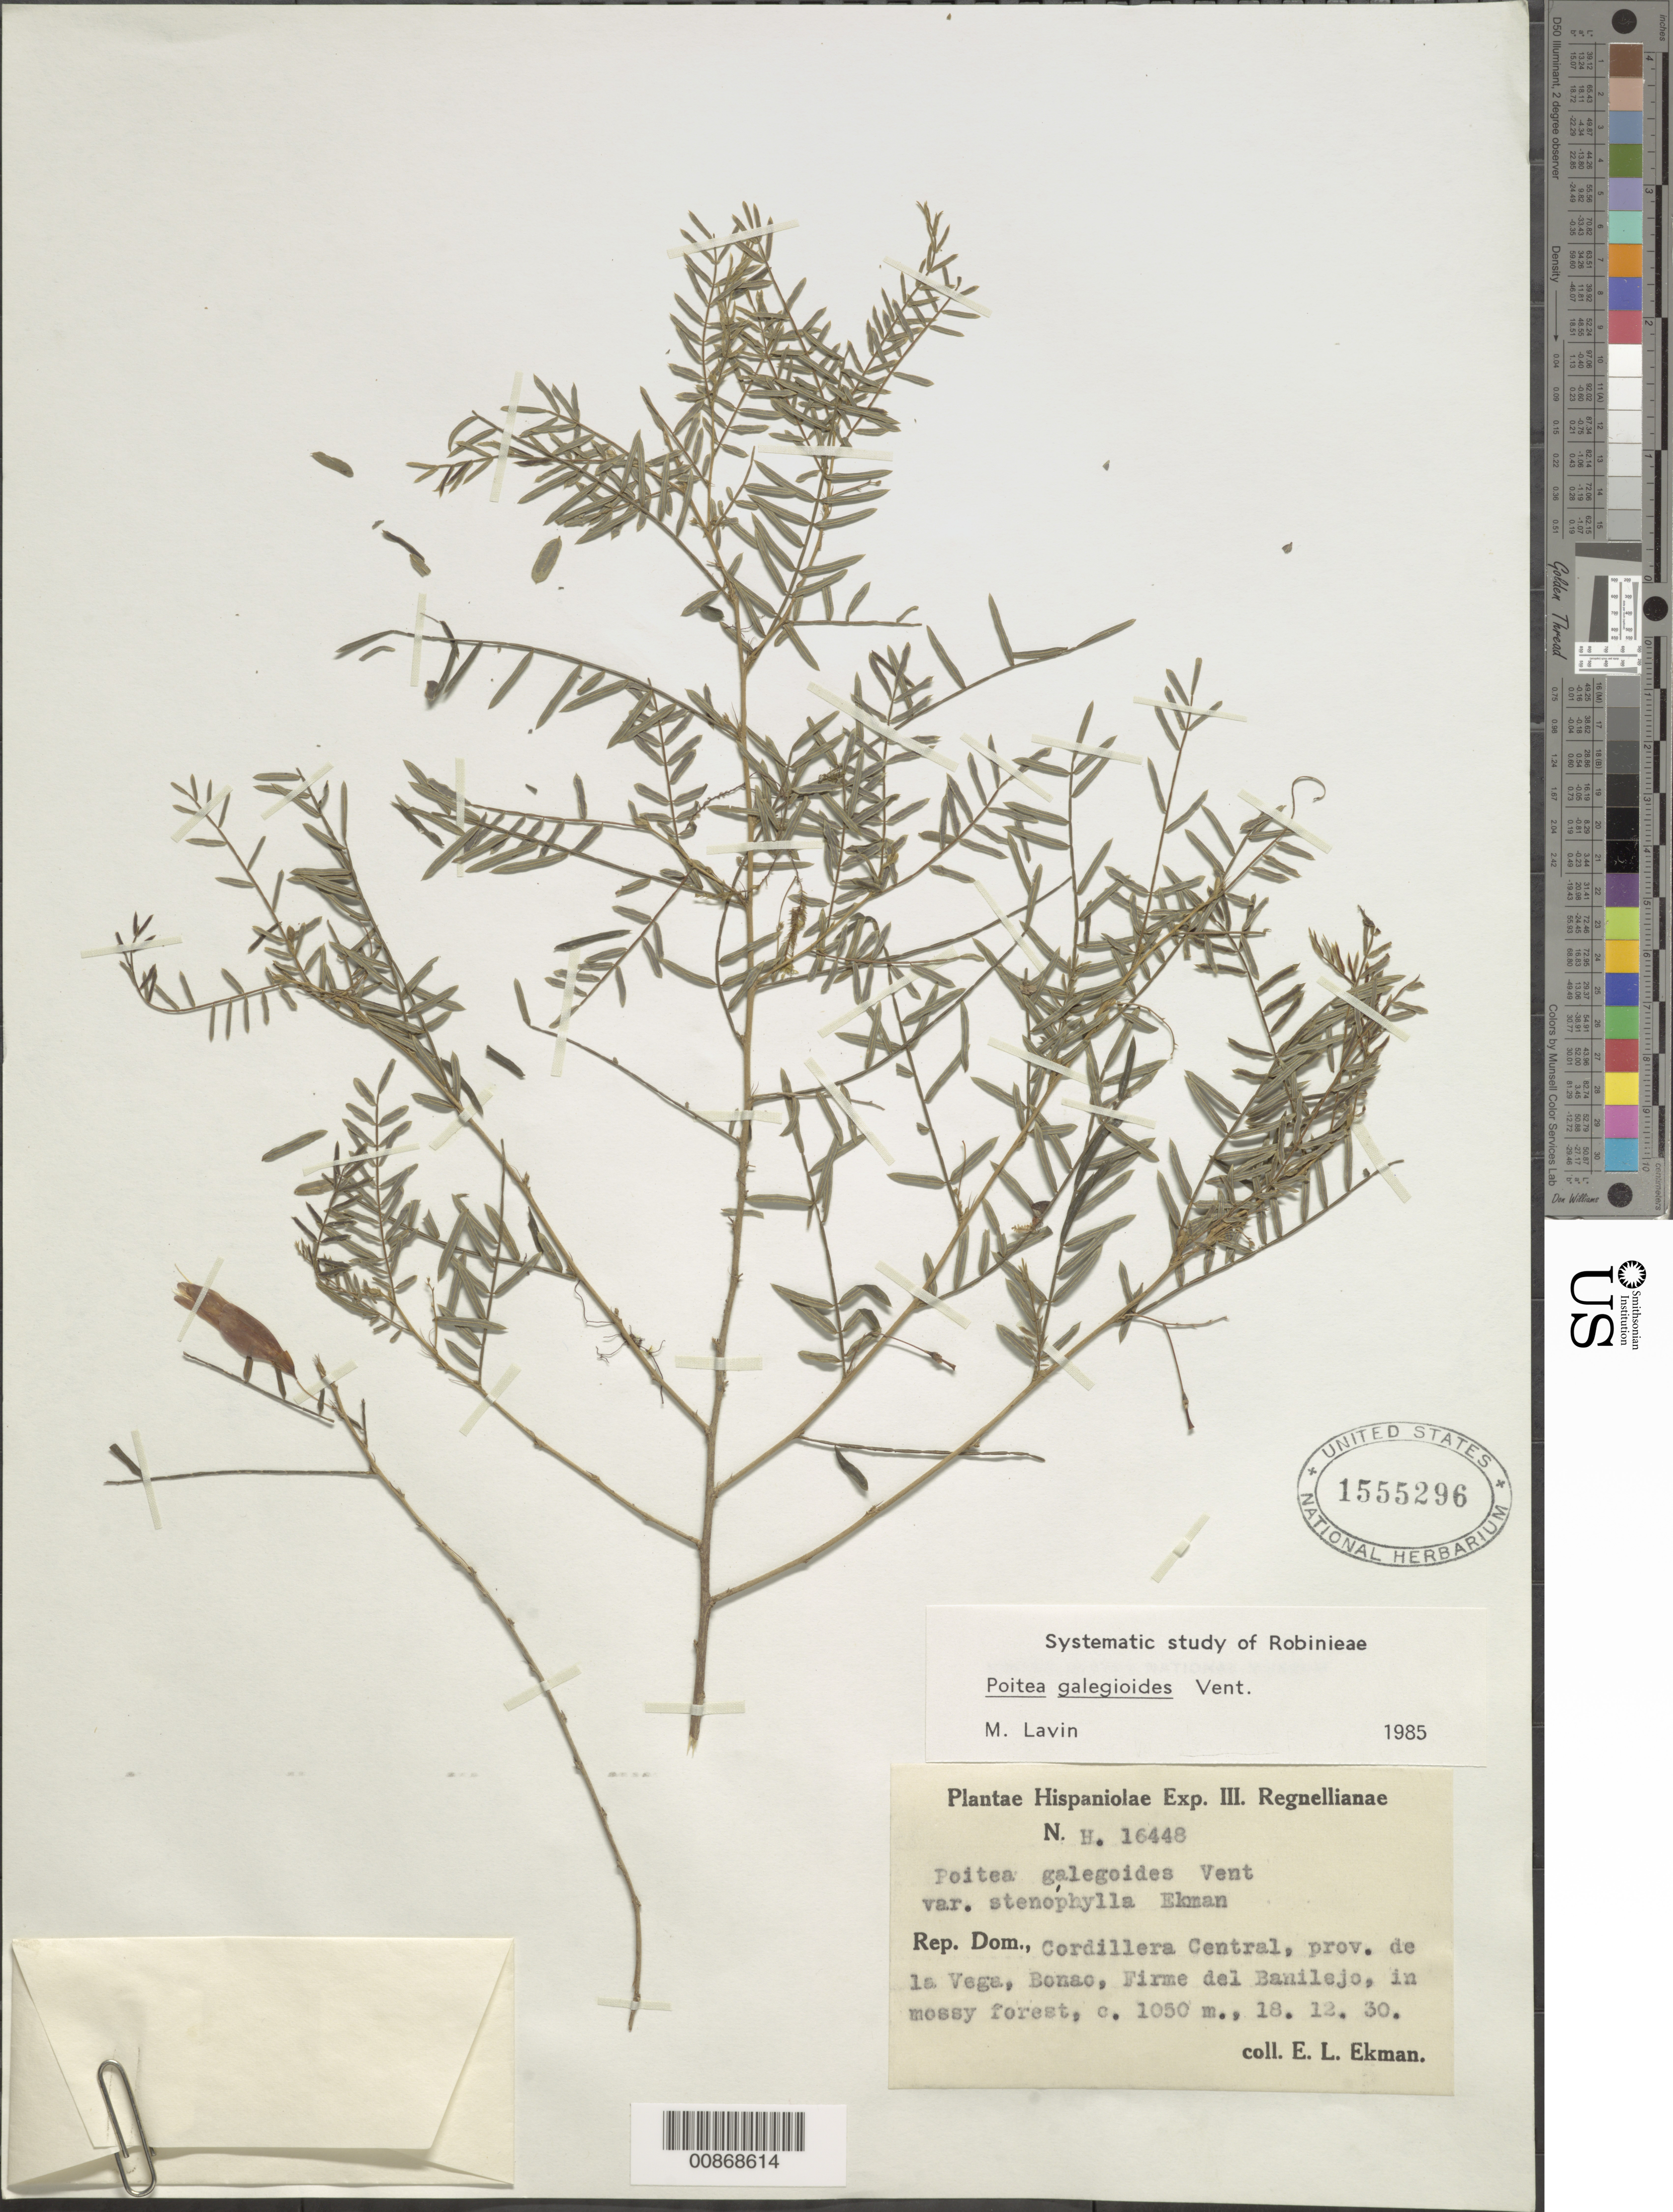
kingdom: Plantae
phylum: Tracheophyta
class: Magnoliopsida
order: Fabales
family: Fabaceae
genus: Poitea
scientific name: Poitea galegoides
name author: Vent.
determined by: Lavin, M.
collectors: E. L. Ekman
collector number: H 16448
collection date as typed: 18 Dec 1930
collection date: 1930-12-18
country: Dominican Republic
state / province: La Vega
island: Hispaniola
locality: Cordillera Central, Bonao, Firme de Banilejo.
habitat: In mossy forest.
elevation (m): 1050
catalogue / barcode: US 1555296